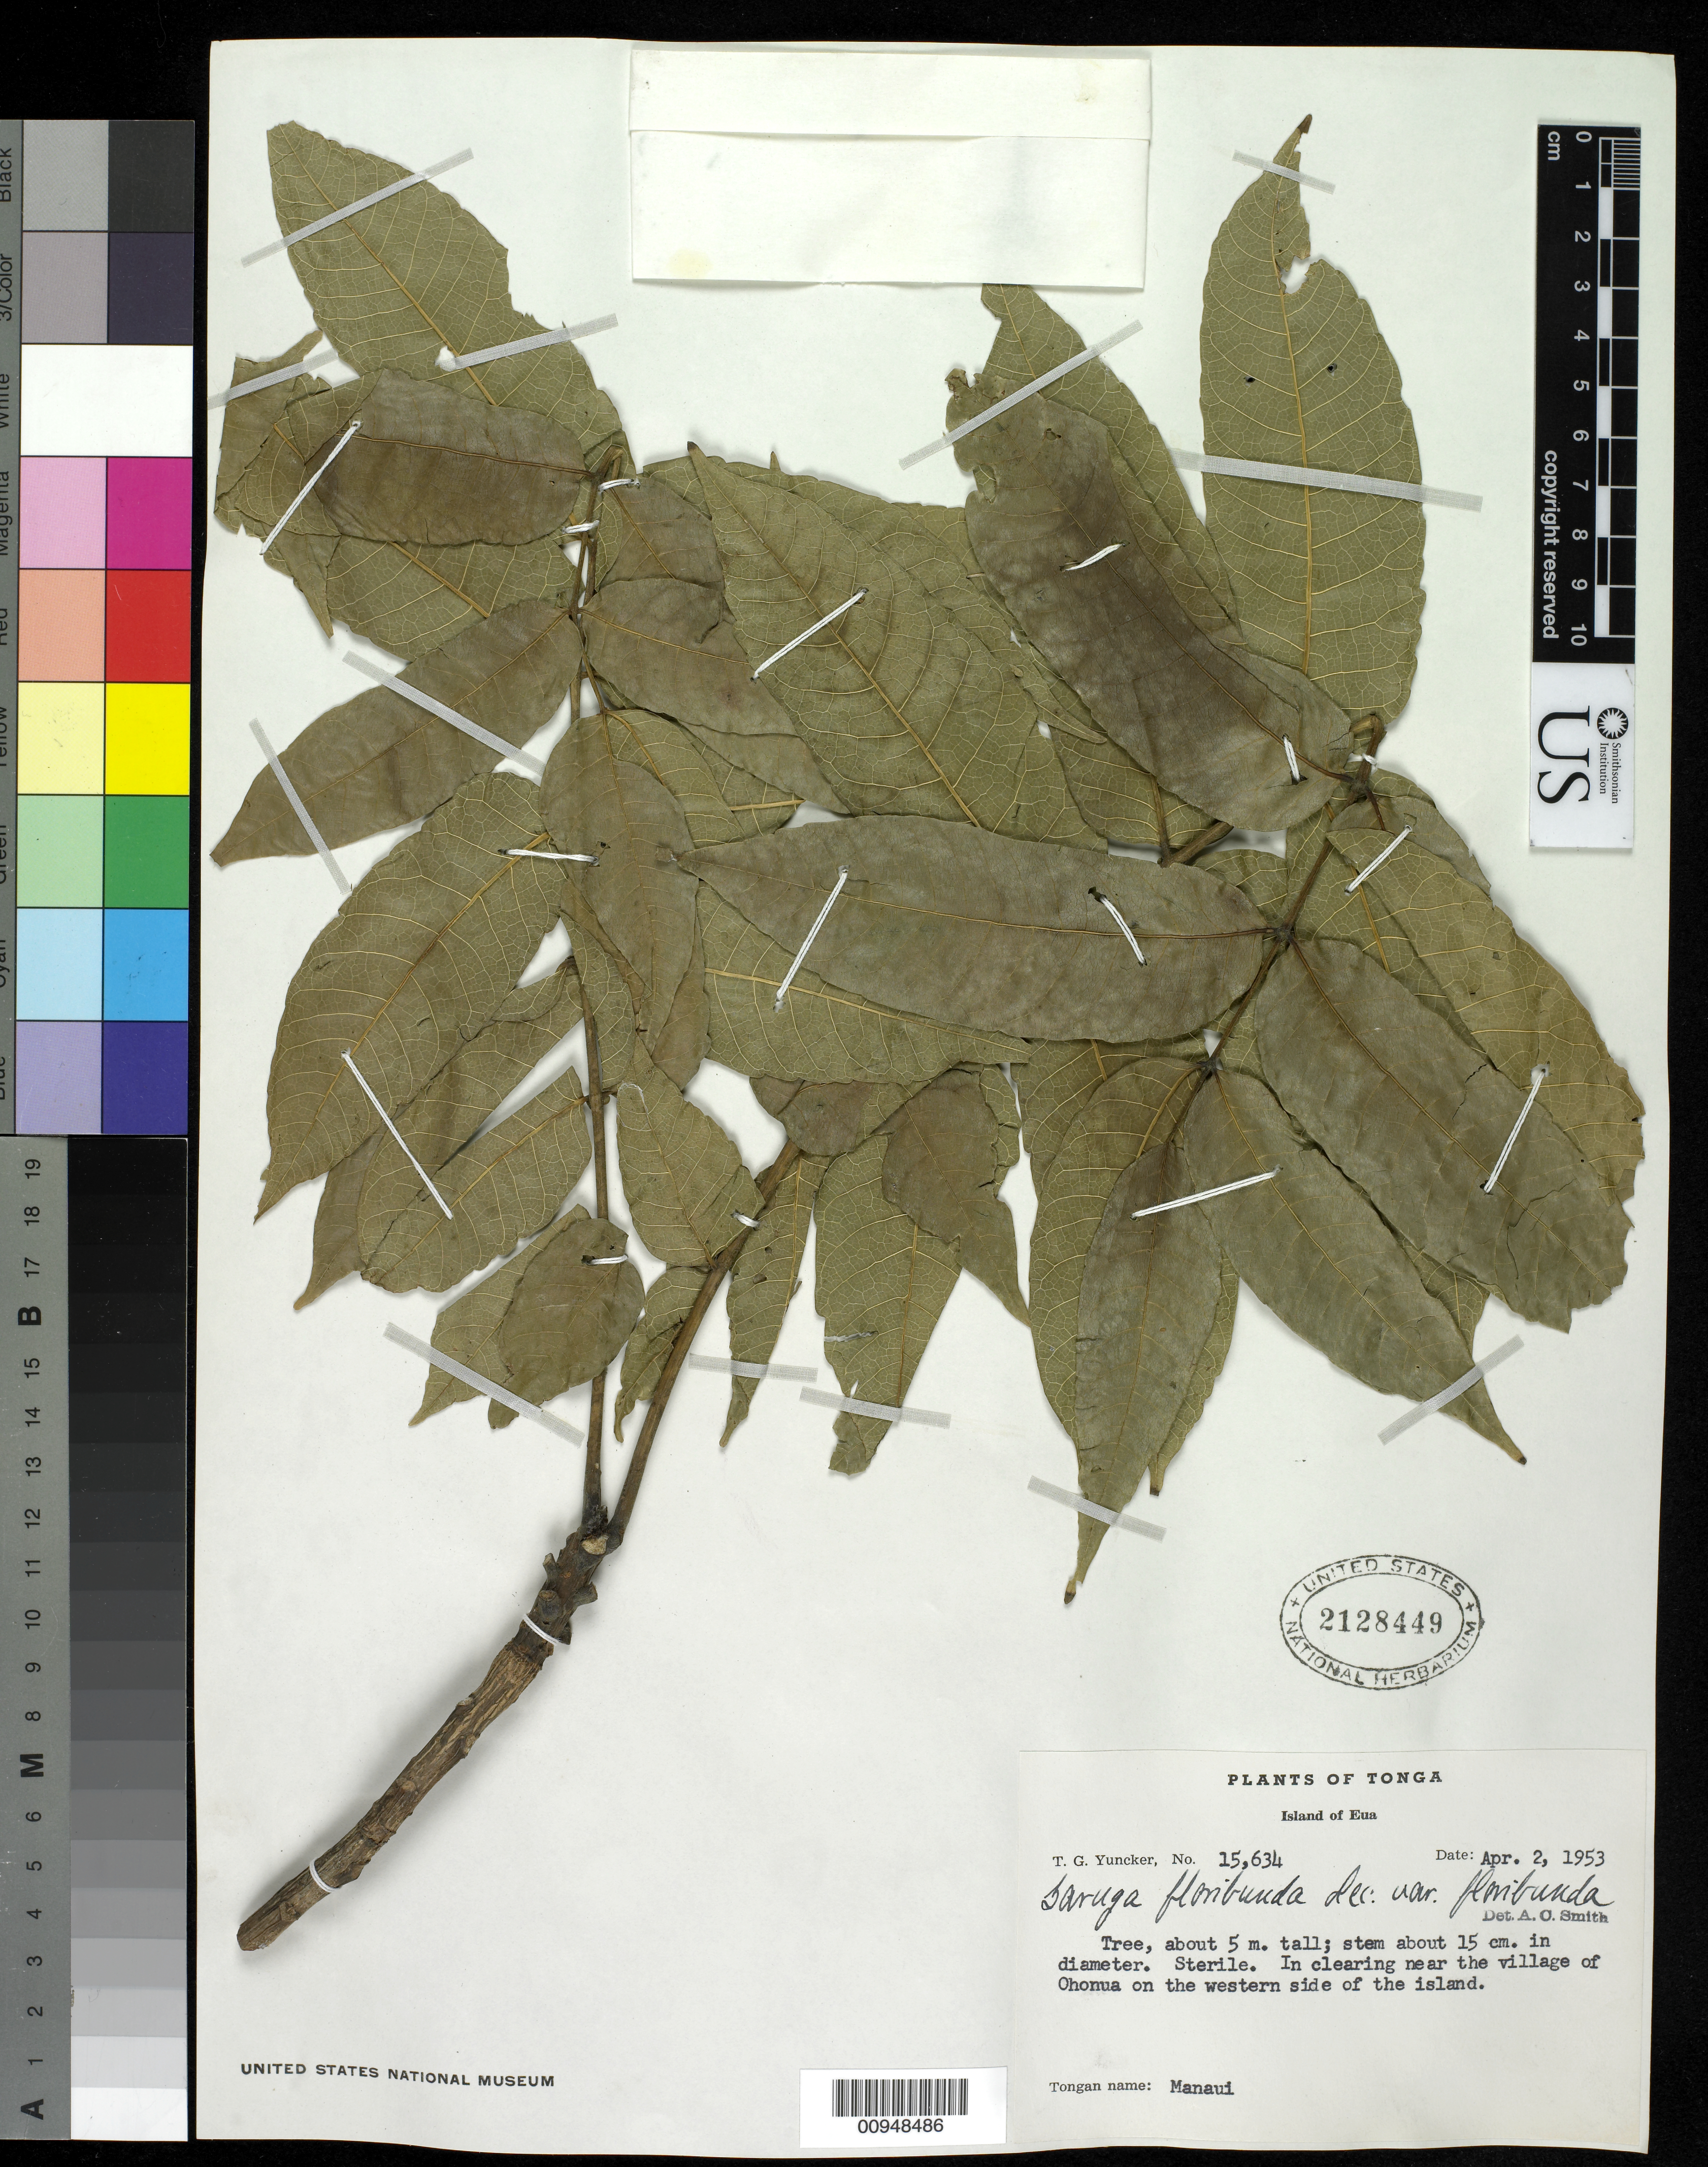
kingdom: Plantae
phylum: Tracheophyta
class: Magnoliopsida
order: Sapindales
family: Burseraceae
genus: Garuga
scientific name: Garuga floribunda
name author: Decne.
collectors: T. G. Yuncker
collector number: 15634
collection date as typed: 02 Apr 1953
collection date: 1953-04-02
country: Tonga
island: Eua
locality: Near the village of Ohonua on the western side of the island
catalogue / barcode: US 2128449